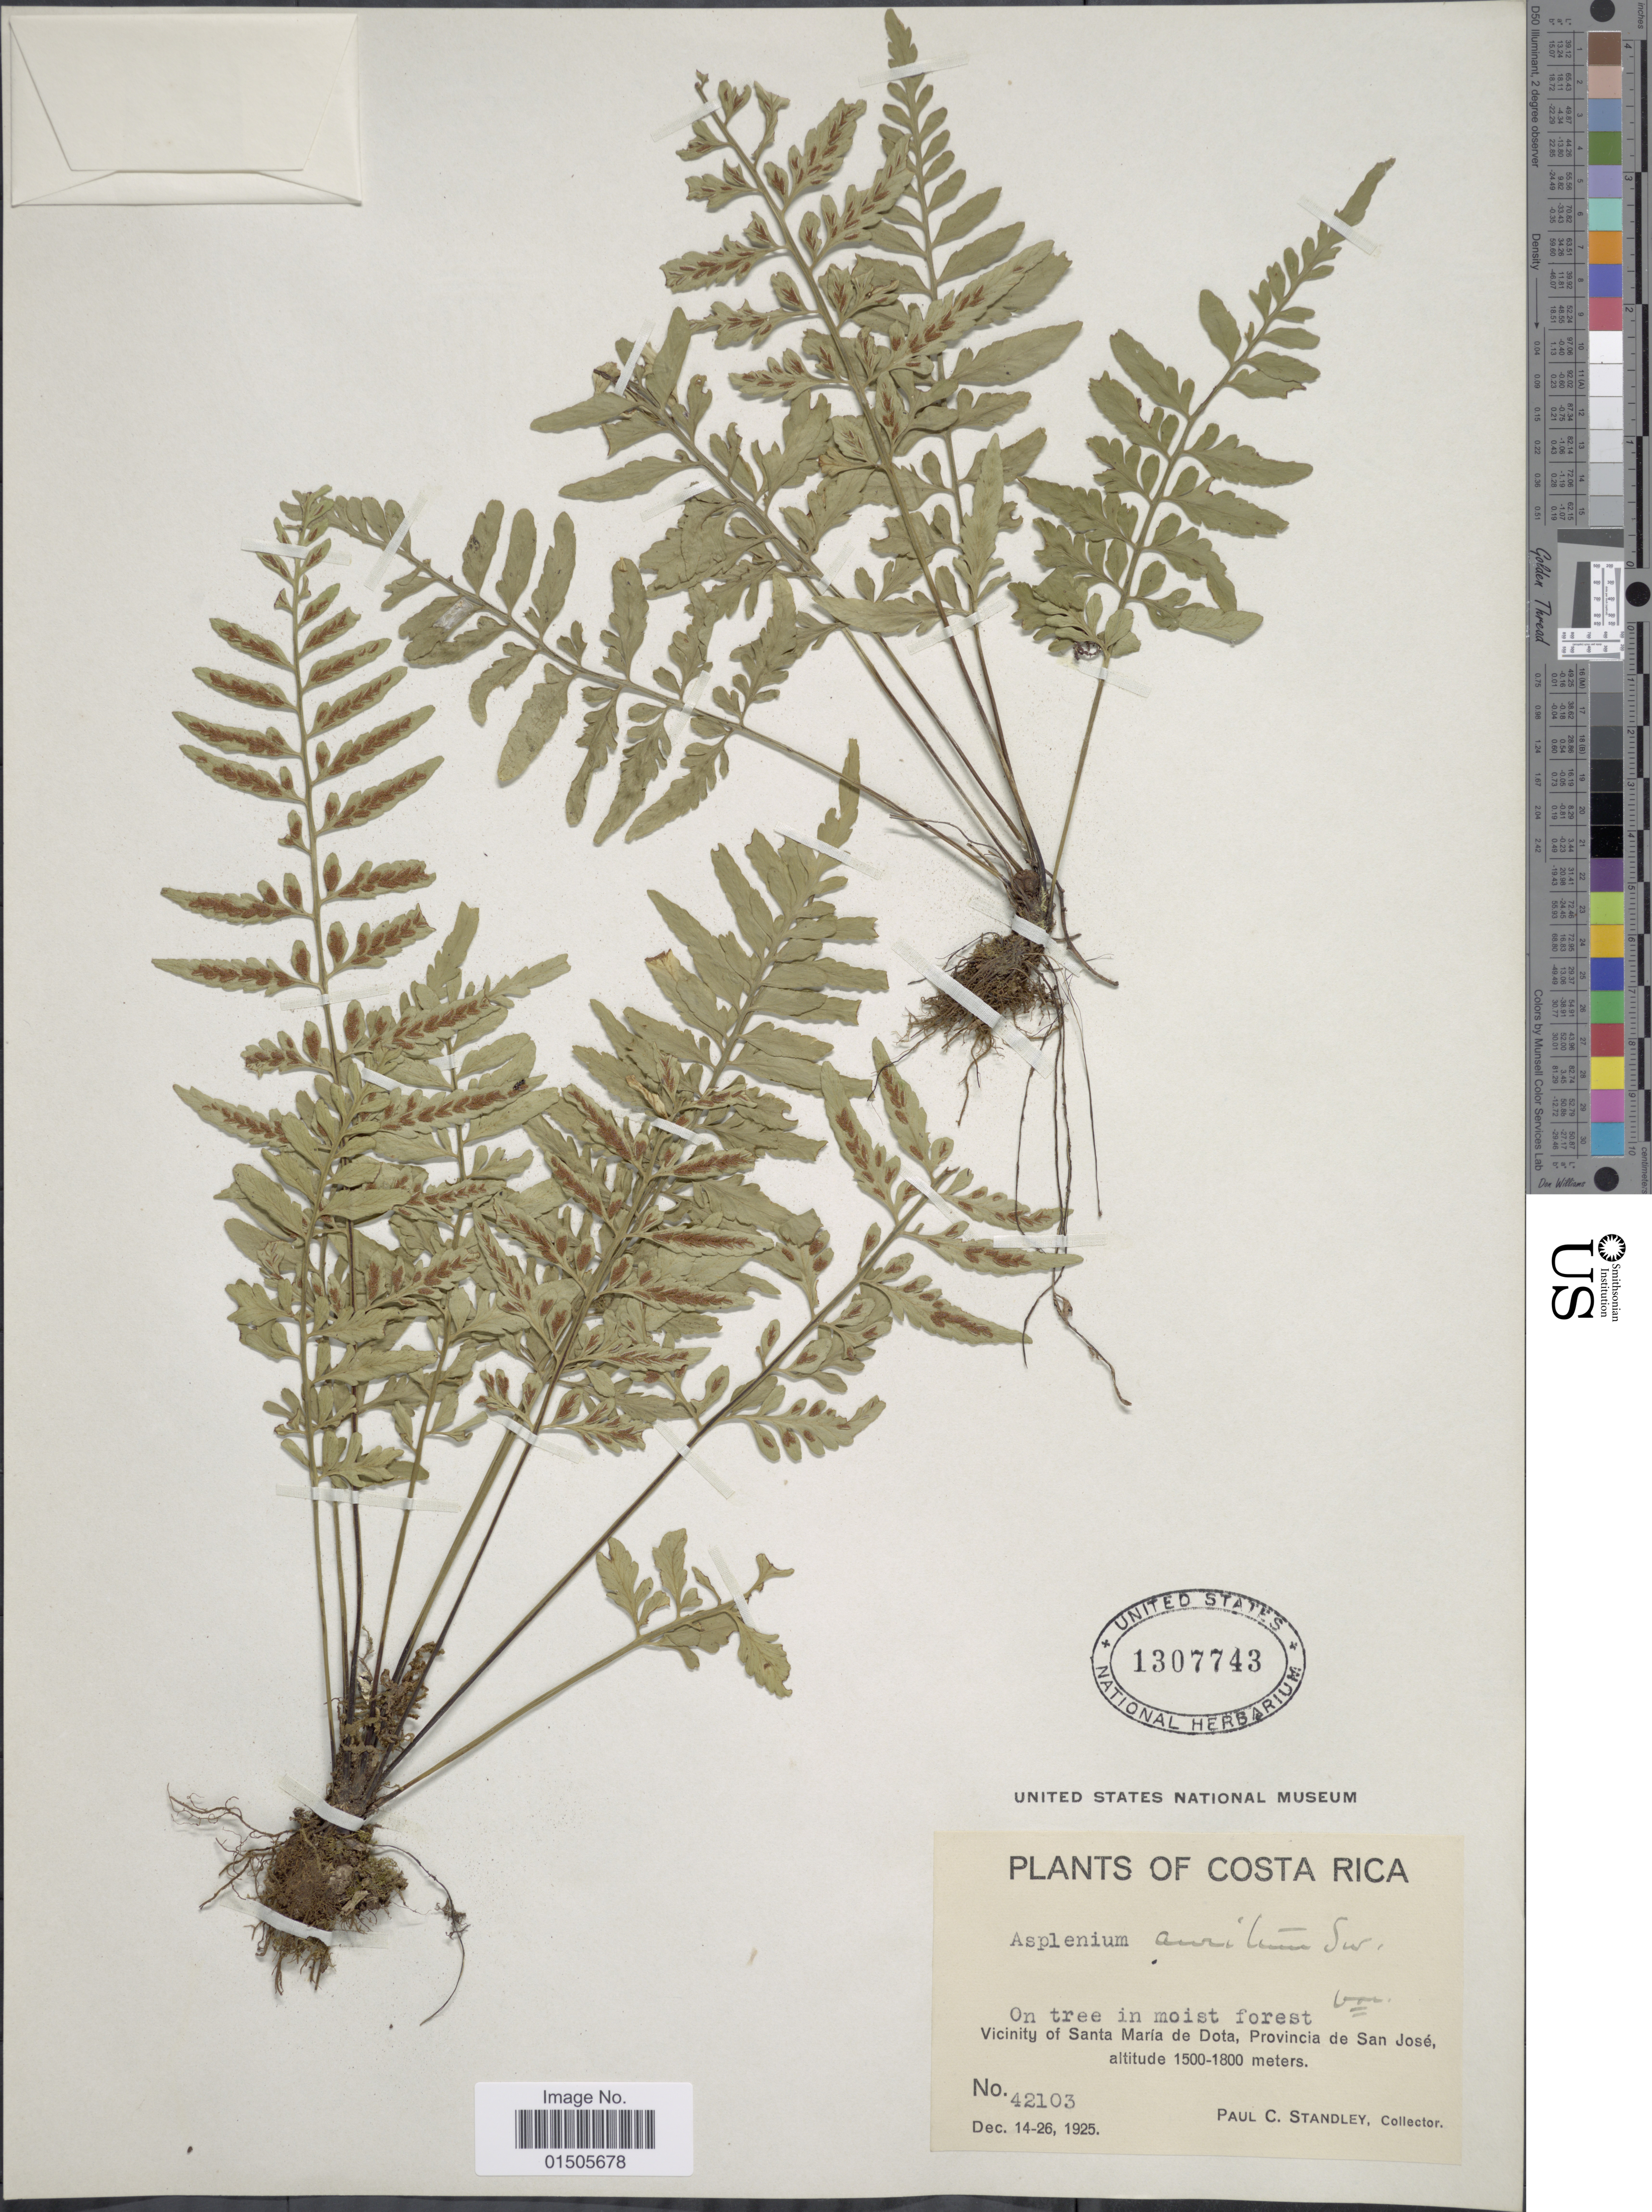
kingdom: Plantae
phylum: Tracheophyta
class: Polypodiopsida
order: Polypodiales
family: Aspleniaceae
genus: Asplenium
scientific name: Asplenium auritum var. intermedium ined.?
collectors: P. C. Standley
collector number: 42103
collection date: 1925-12-14/1925-12-26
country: Costa Rica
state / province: San José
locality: Vicinity of Santa Maria de Dota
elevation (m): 1500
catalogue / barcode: US 1307743